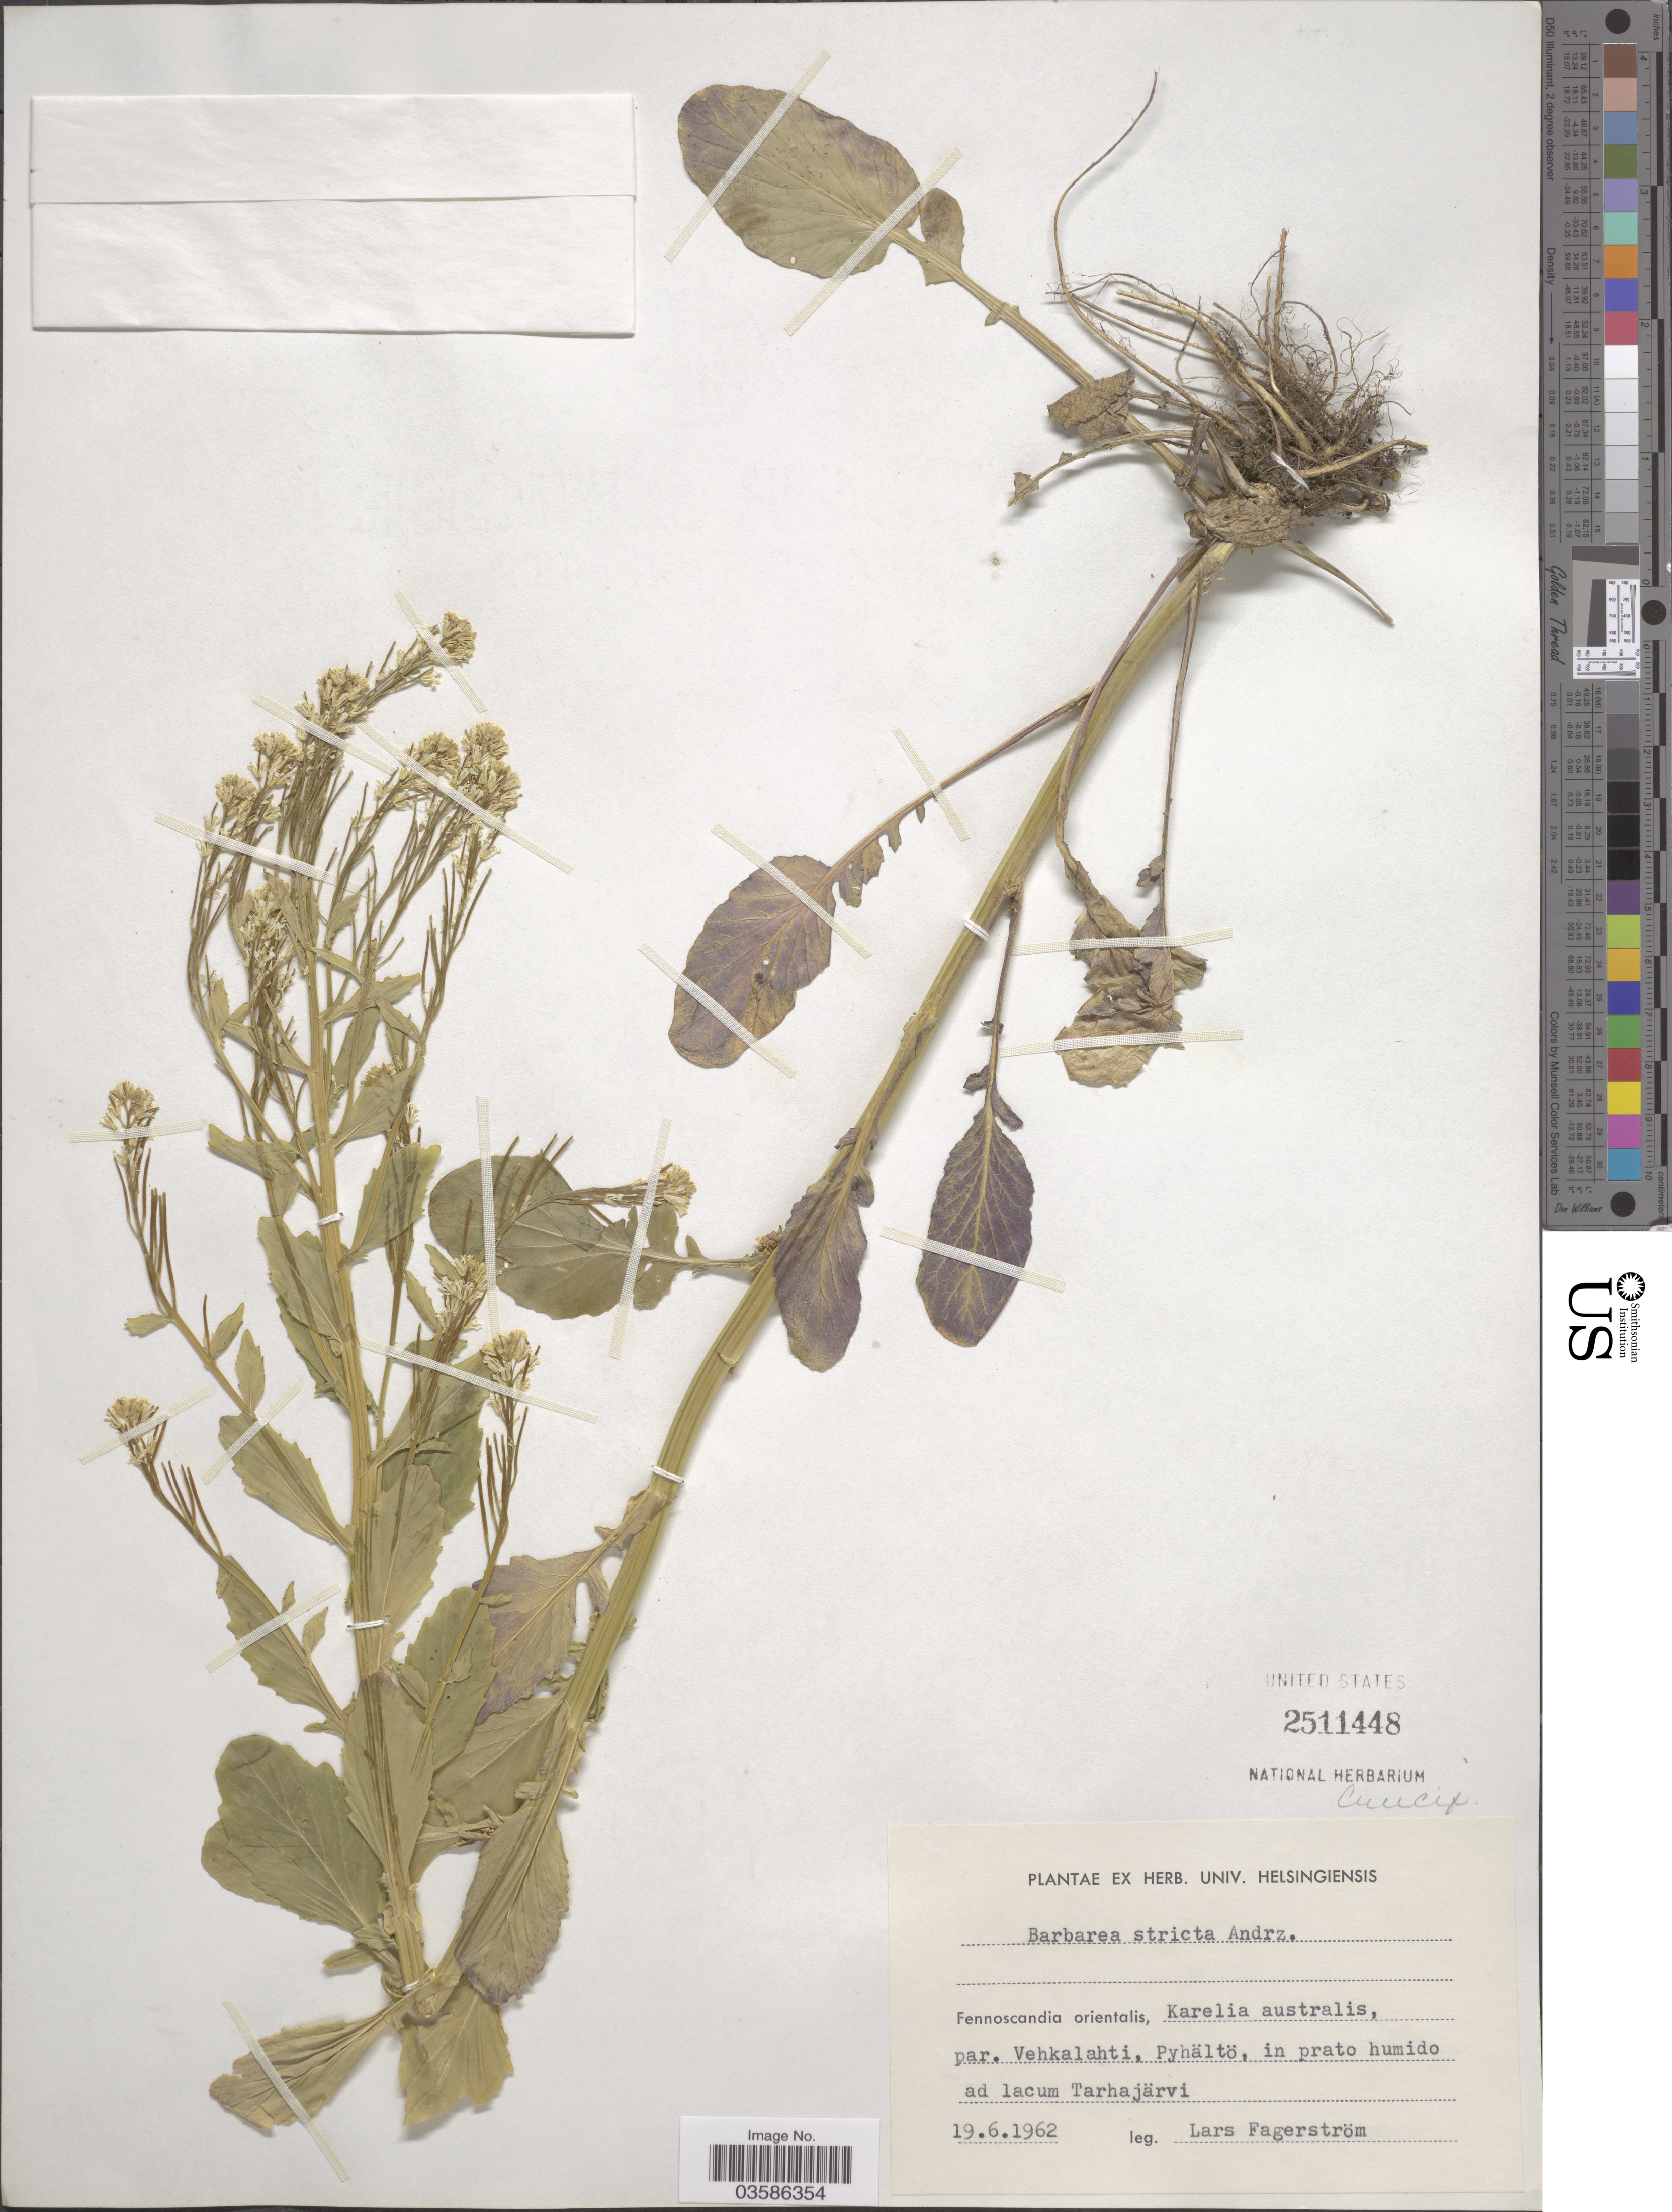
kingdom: Plantae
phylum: Tracheophyta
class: Magnoliopsida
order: Brassicales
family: Brassicaceae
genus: Barbarea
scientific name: Barbarea orthoceras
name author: Ledeb.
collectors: L. Fagerstrom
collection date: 1962-06-19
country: Finland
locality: Fennoscandia orientalis, Karelia australis, par. Vehkalahti, Pyhältö, in prato humido ad lacum Tarhajärvi.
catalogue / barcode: US 2511448